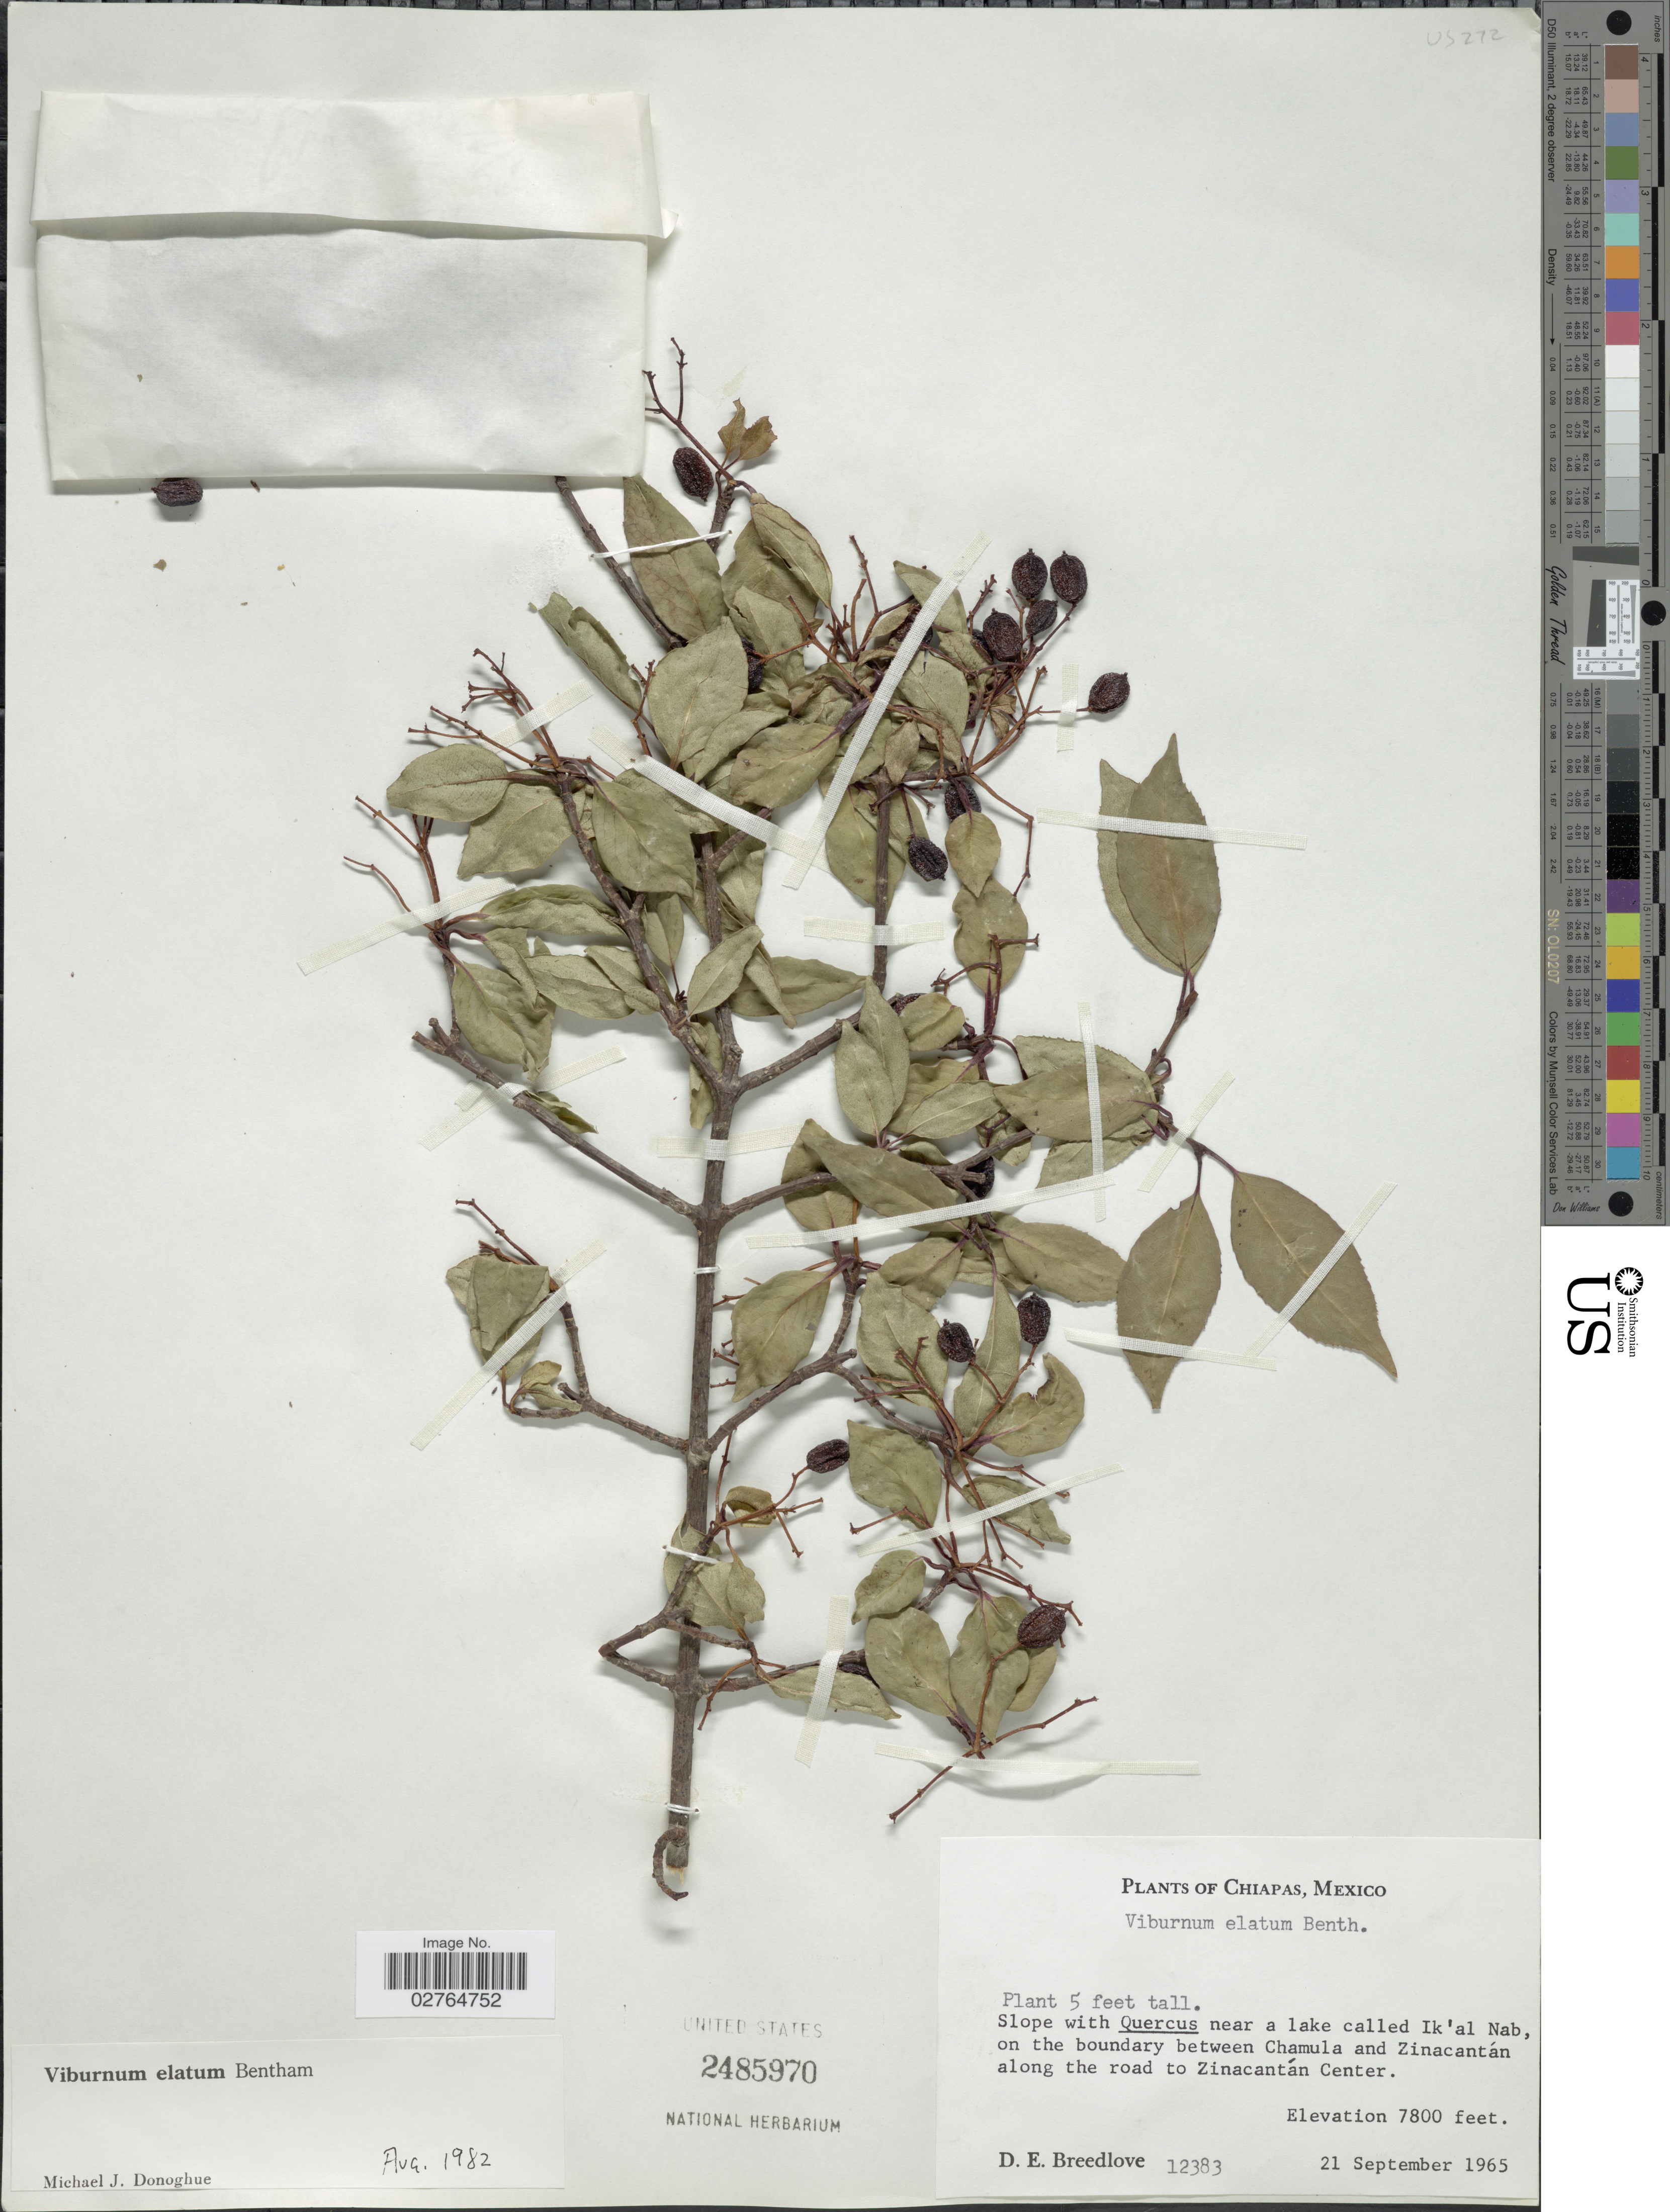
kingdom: Plantae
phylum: Tracheophyta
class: Magnoliopsida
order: Dipsacales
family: Viburnaceae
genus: Viburnum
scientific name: Viburnum elatum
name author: Benth.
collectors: D. E. Breedlove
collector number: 12383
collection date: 1965-09-21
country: Mexico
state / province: Chiapas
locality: Near a lake called Ik'al Nab, on the boundary between Chamula and Zinacantán along the road to Zinacantán Center.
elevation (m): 2377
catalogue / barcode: US 2485970